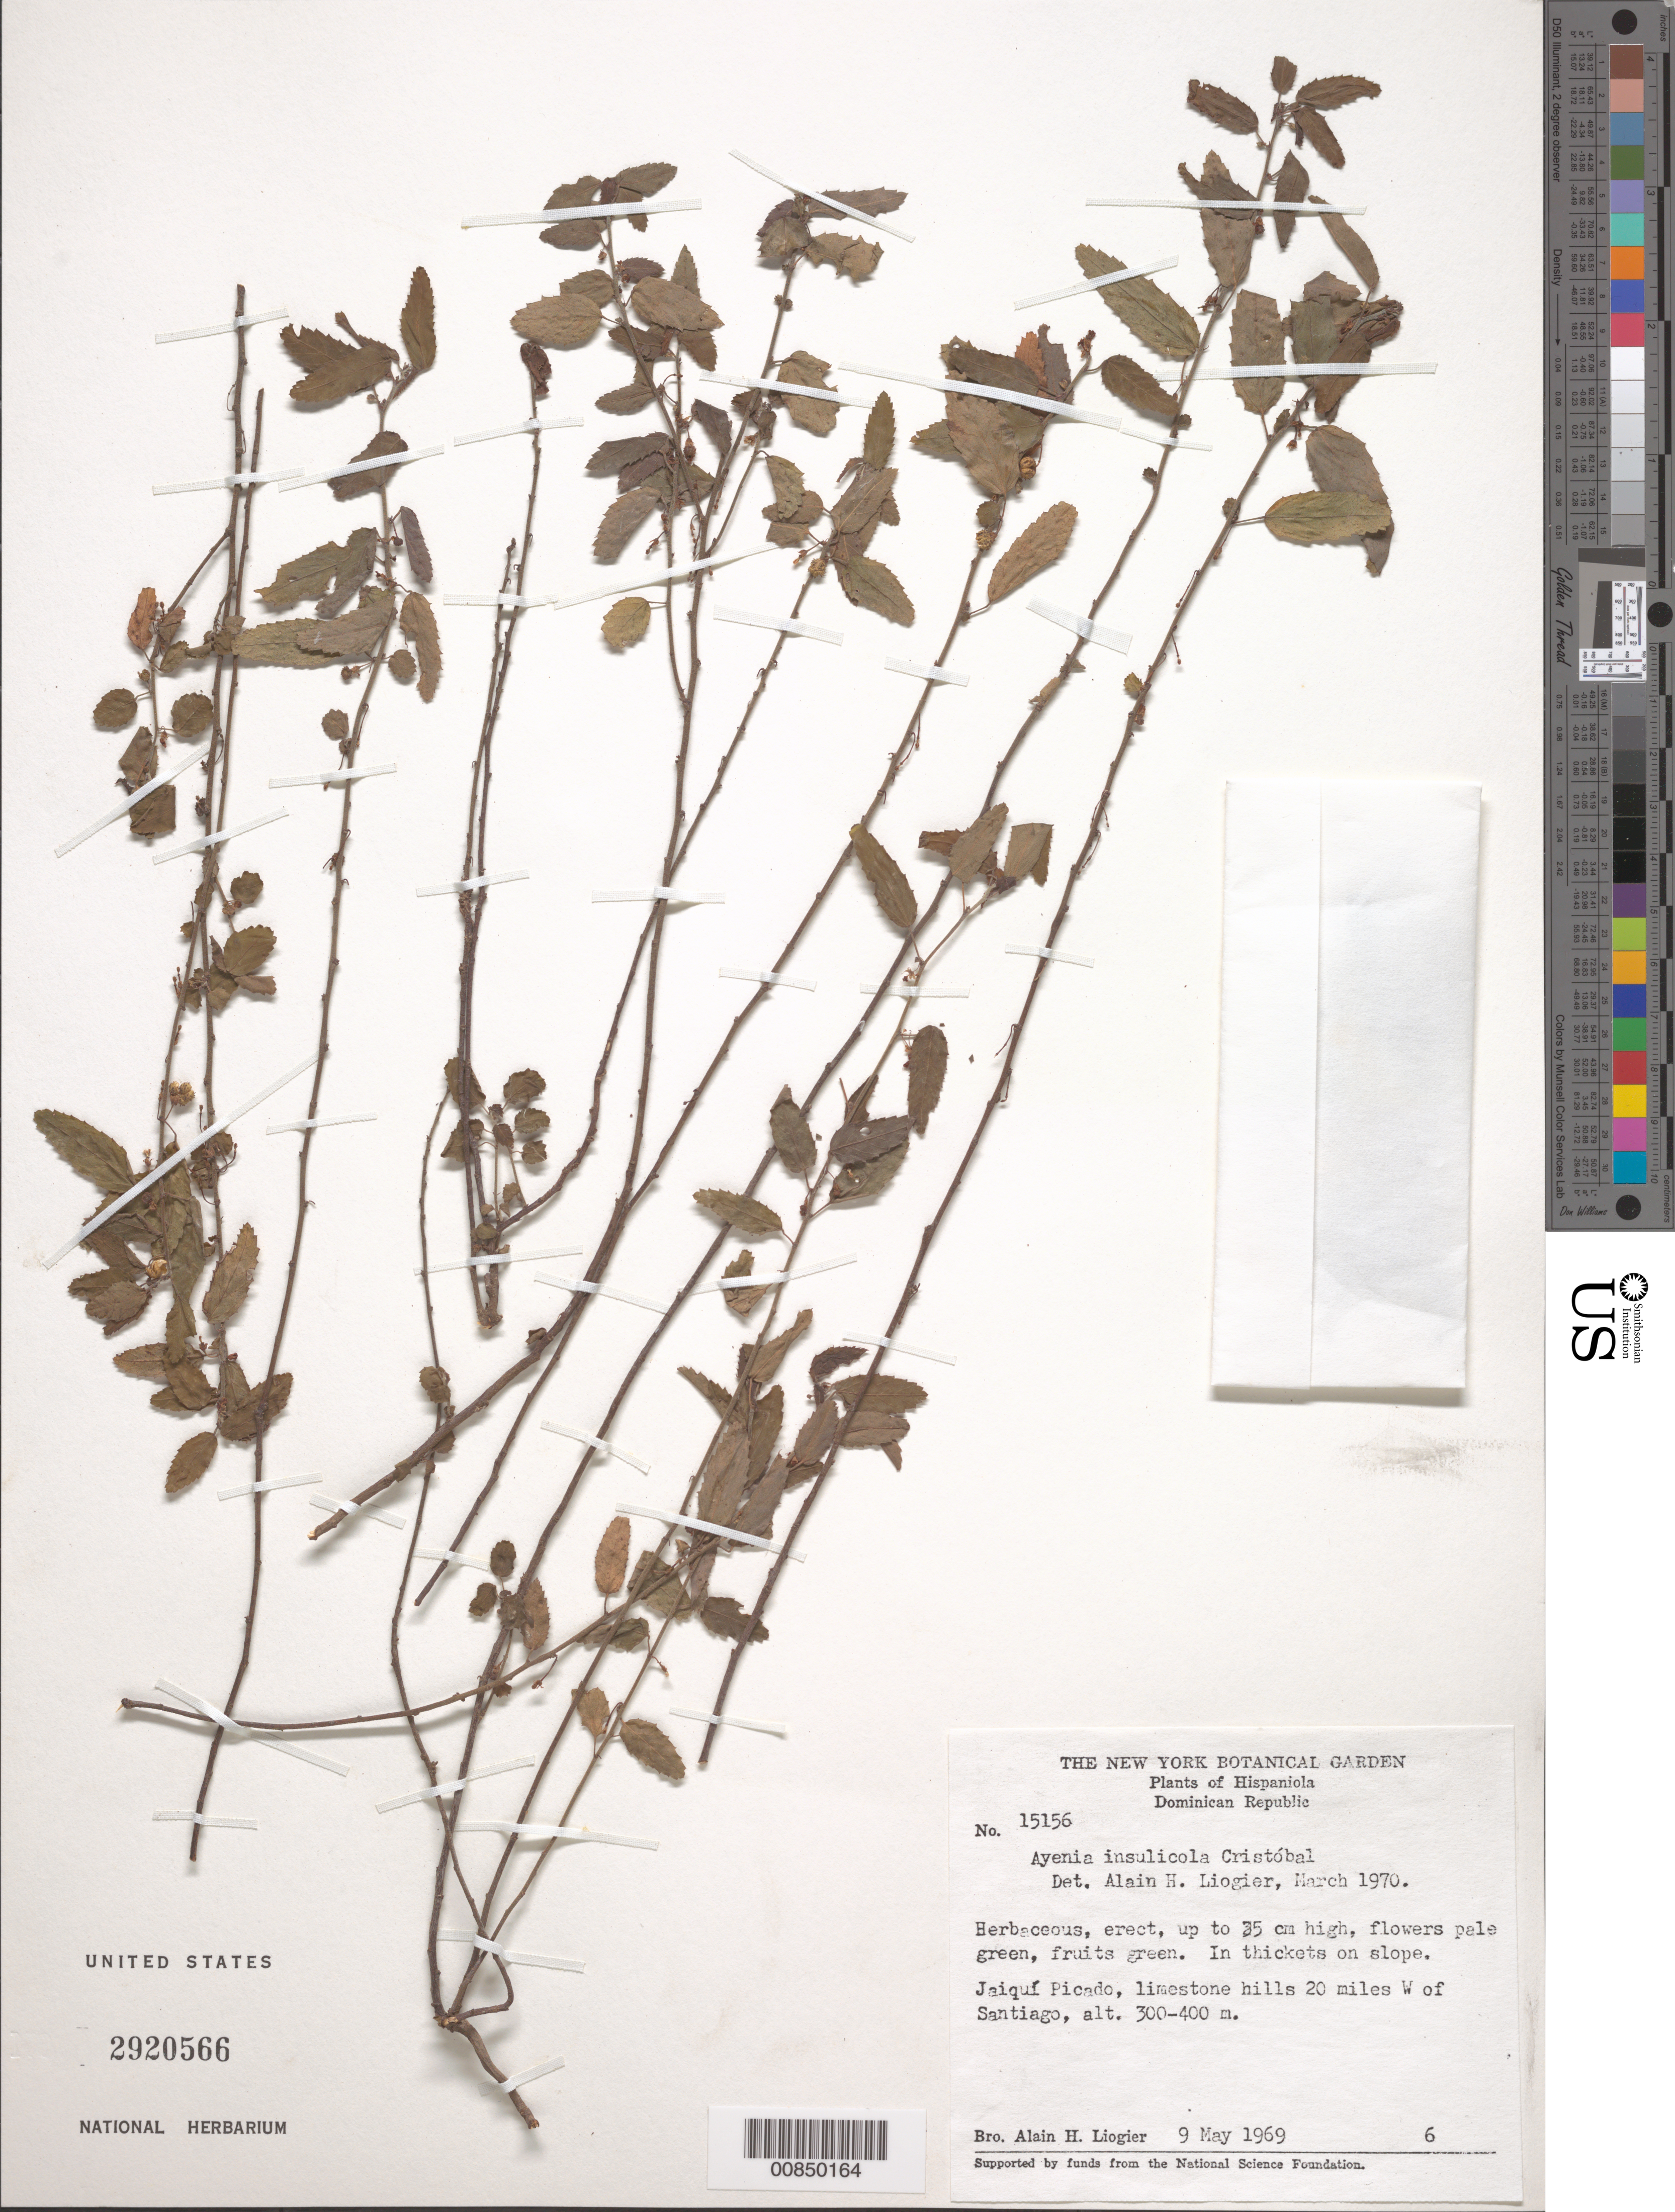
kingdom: Plantae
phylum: Tracheophyta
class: Magnoliopsida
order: Malvales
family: Malvaceae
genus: Ayenia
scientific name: Ayenia insulicola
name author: Cristóbal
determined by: Liogier, Alain H.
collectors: A. H. Liogier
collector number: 15156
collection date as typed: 09 May 1969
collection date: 1969-05-09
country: Dominican Republic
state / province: Santiago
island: Hispaniola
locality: Jaiquí Picado, 20 miles W of Santiago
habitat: In thickets on slope of limestone hills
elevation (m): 300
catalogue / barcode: US 2920566